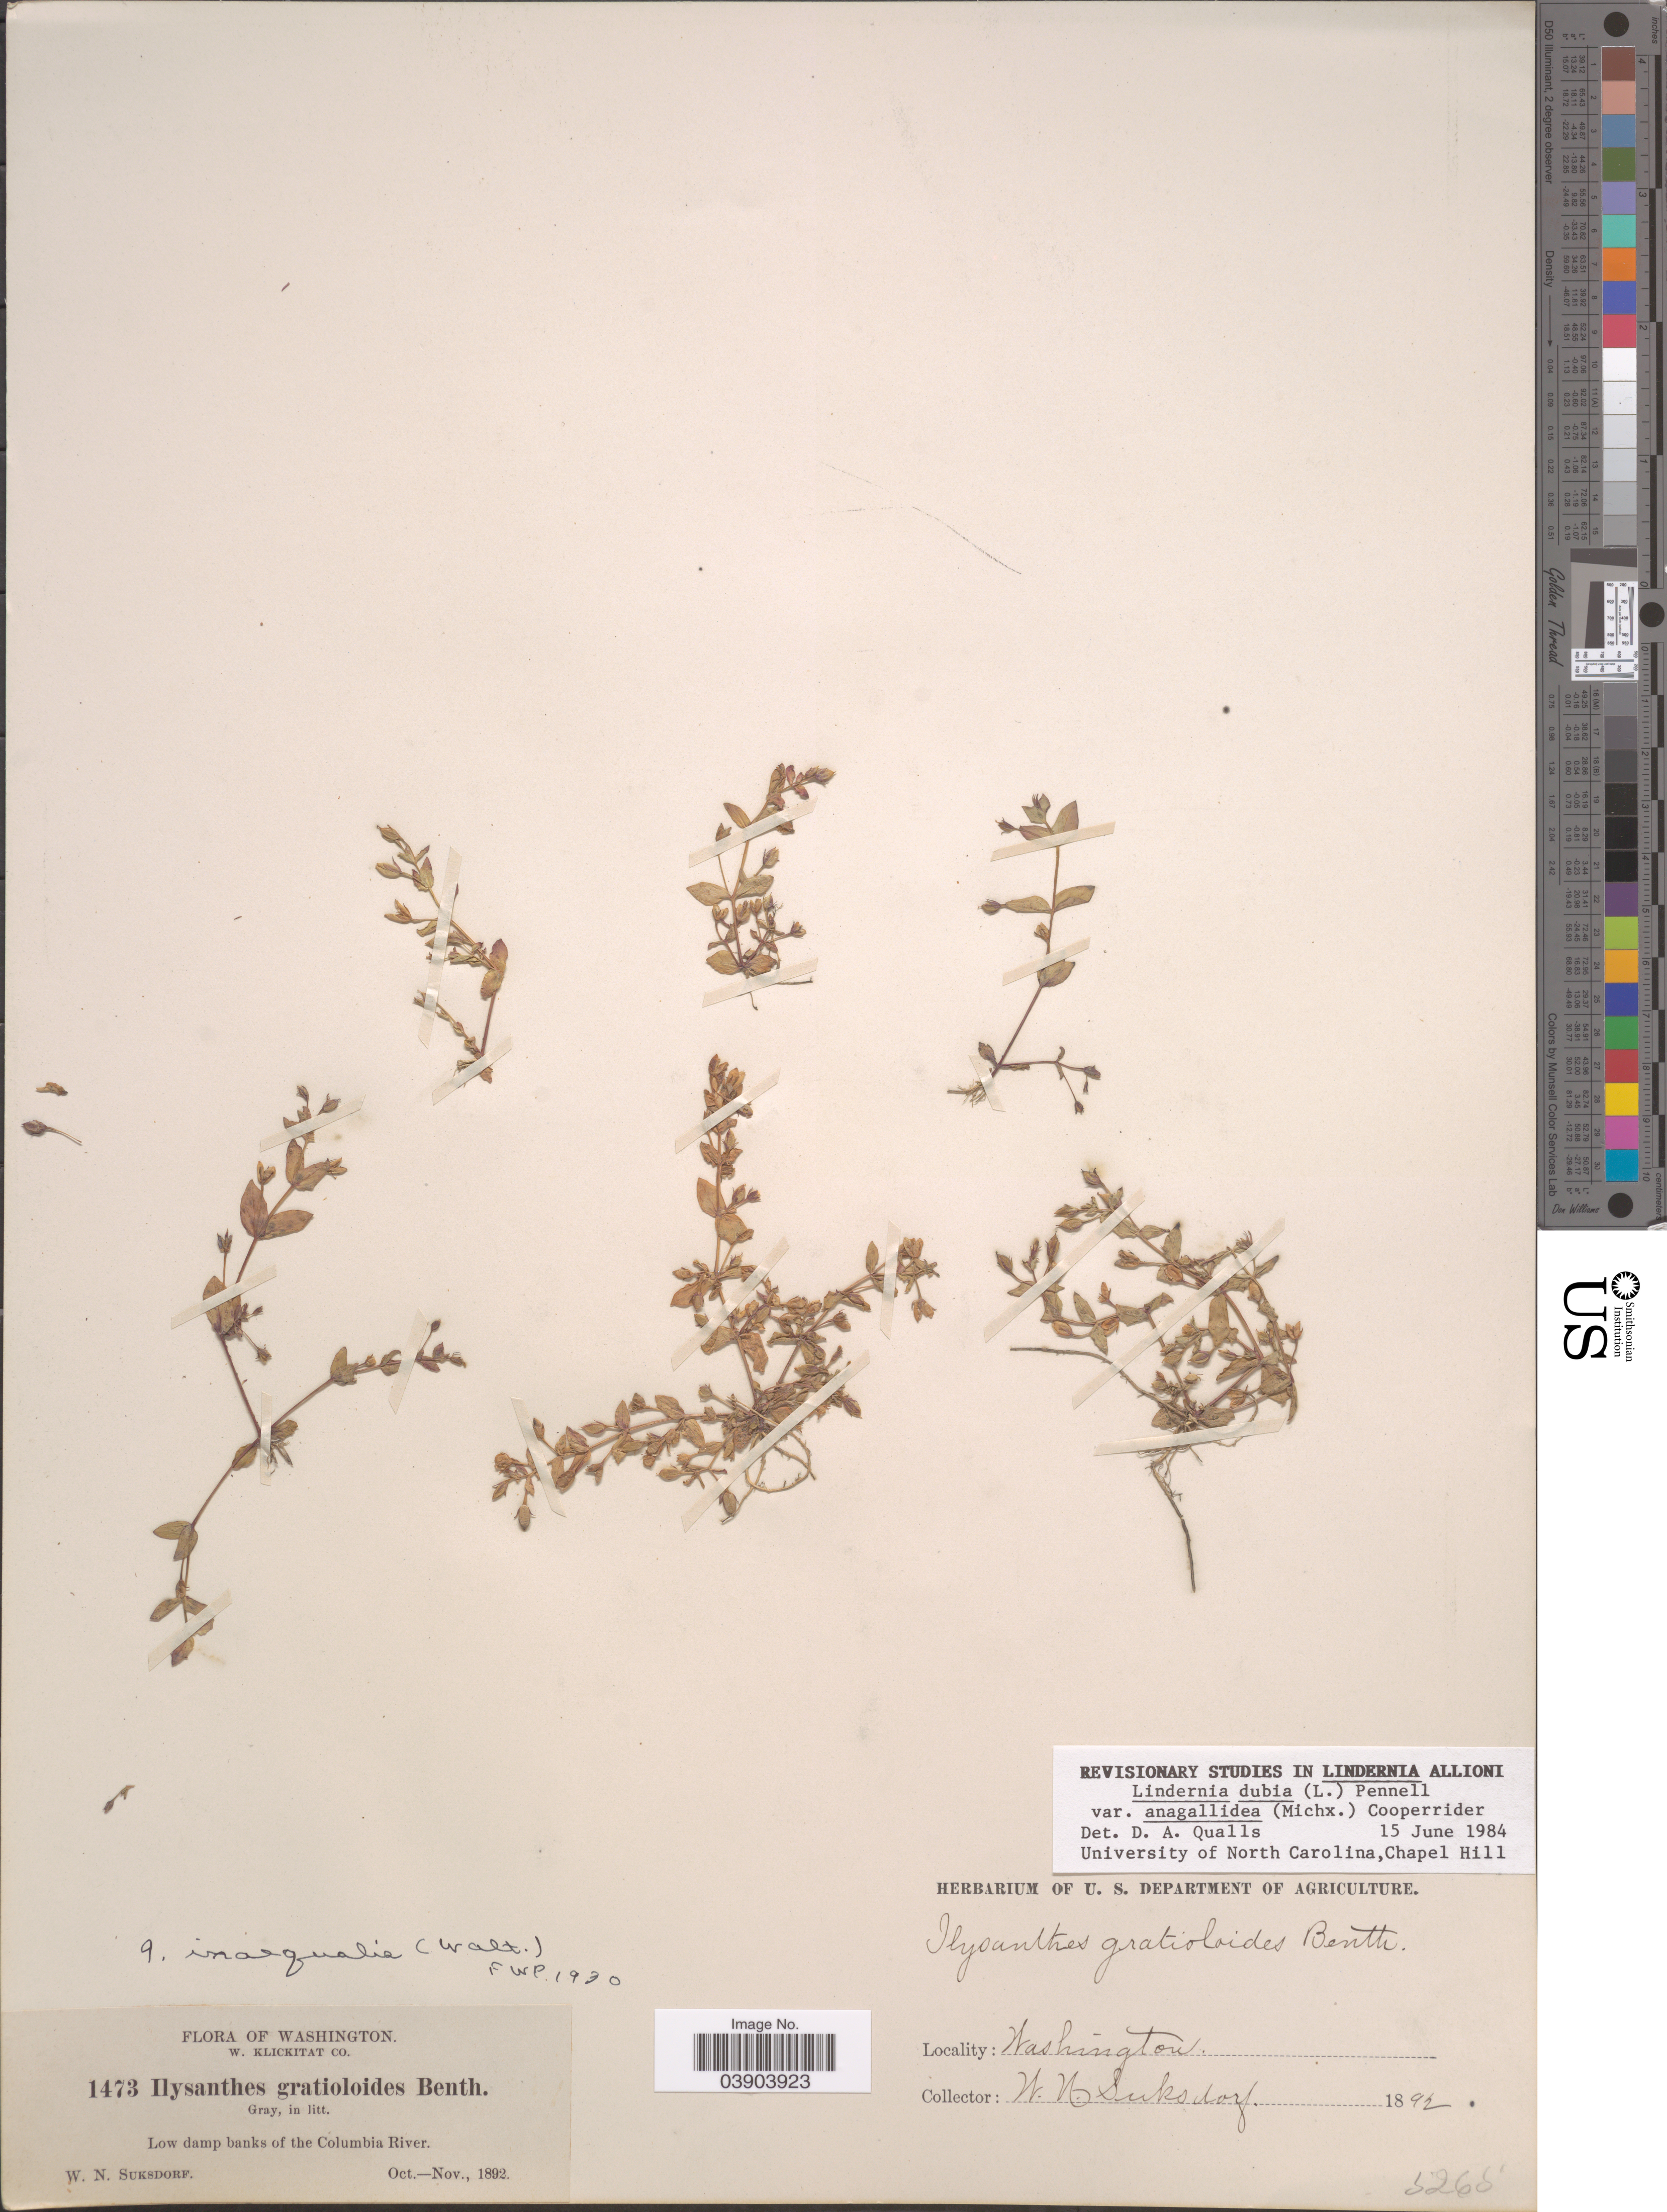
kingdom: Plantae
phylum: Tracheophyta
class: Magnoliopsida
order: Lamiales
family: Linderniaceae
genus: Lindernia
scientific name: Lindernia dubia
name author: (L.) Pennell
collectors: W. N. Suksdorf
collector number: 1473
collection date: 1892-10/1892-11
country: United States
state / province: Washington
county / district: Klickitat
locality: W. Klickitat Co. Low damp banks of the Columbia River.